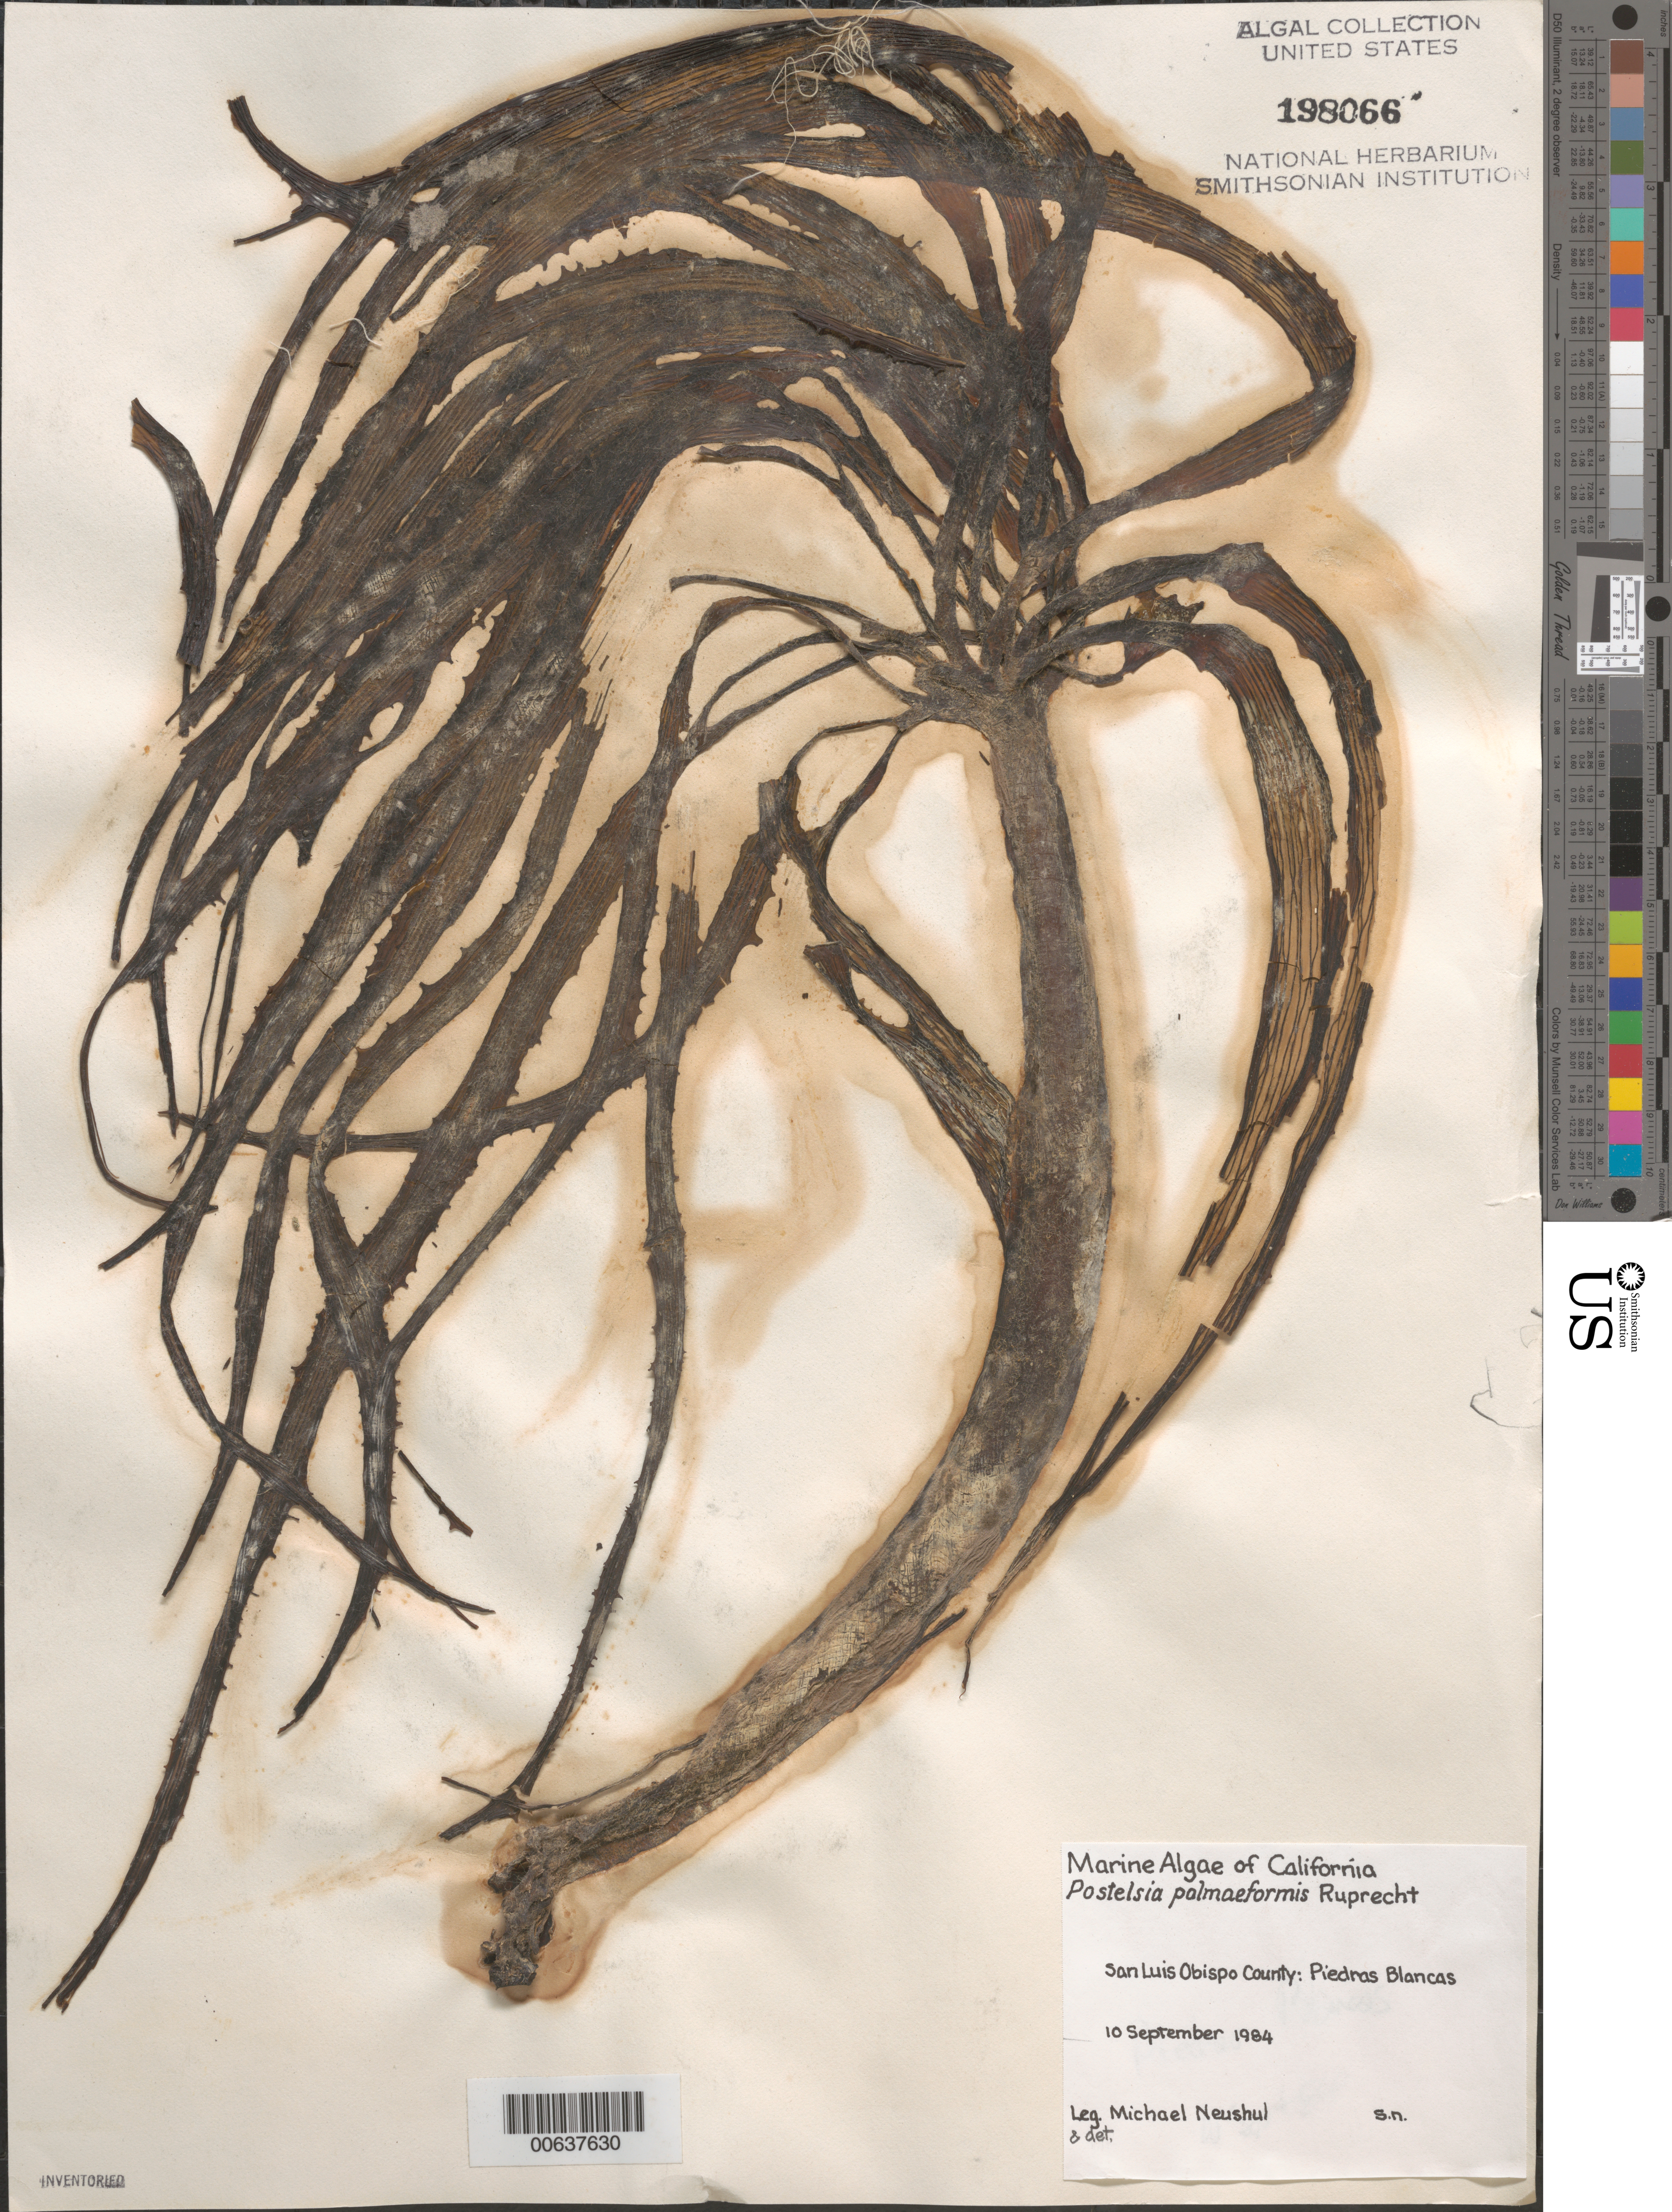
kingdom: Chromista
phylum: Ochrophyta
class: Phaeophyceae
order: Laminariales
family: Laminariaceae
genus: Postelsia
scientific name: Postelsia palmaeformis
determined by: Neushul, M.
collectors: M. Neushul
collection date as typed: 10 Sep 1984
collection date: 1984-09-10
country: United States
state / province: California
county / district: San Luis Obispo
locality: Piedras Blancas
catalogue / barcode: US 198066